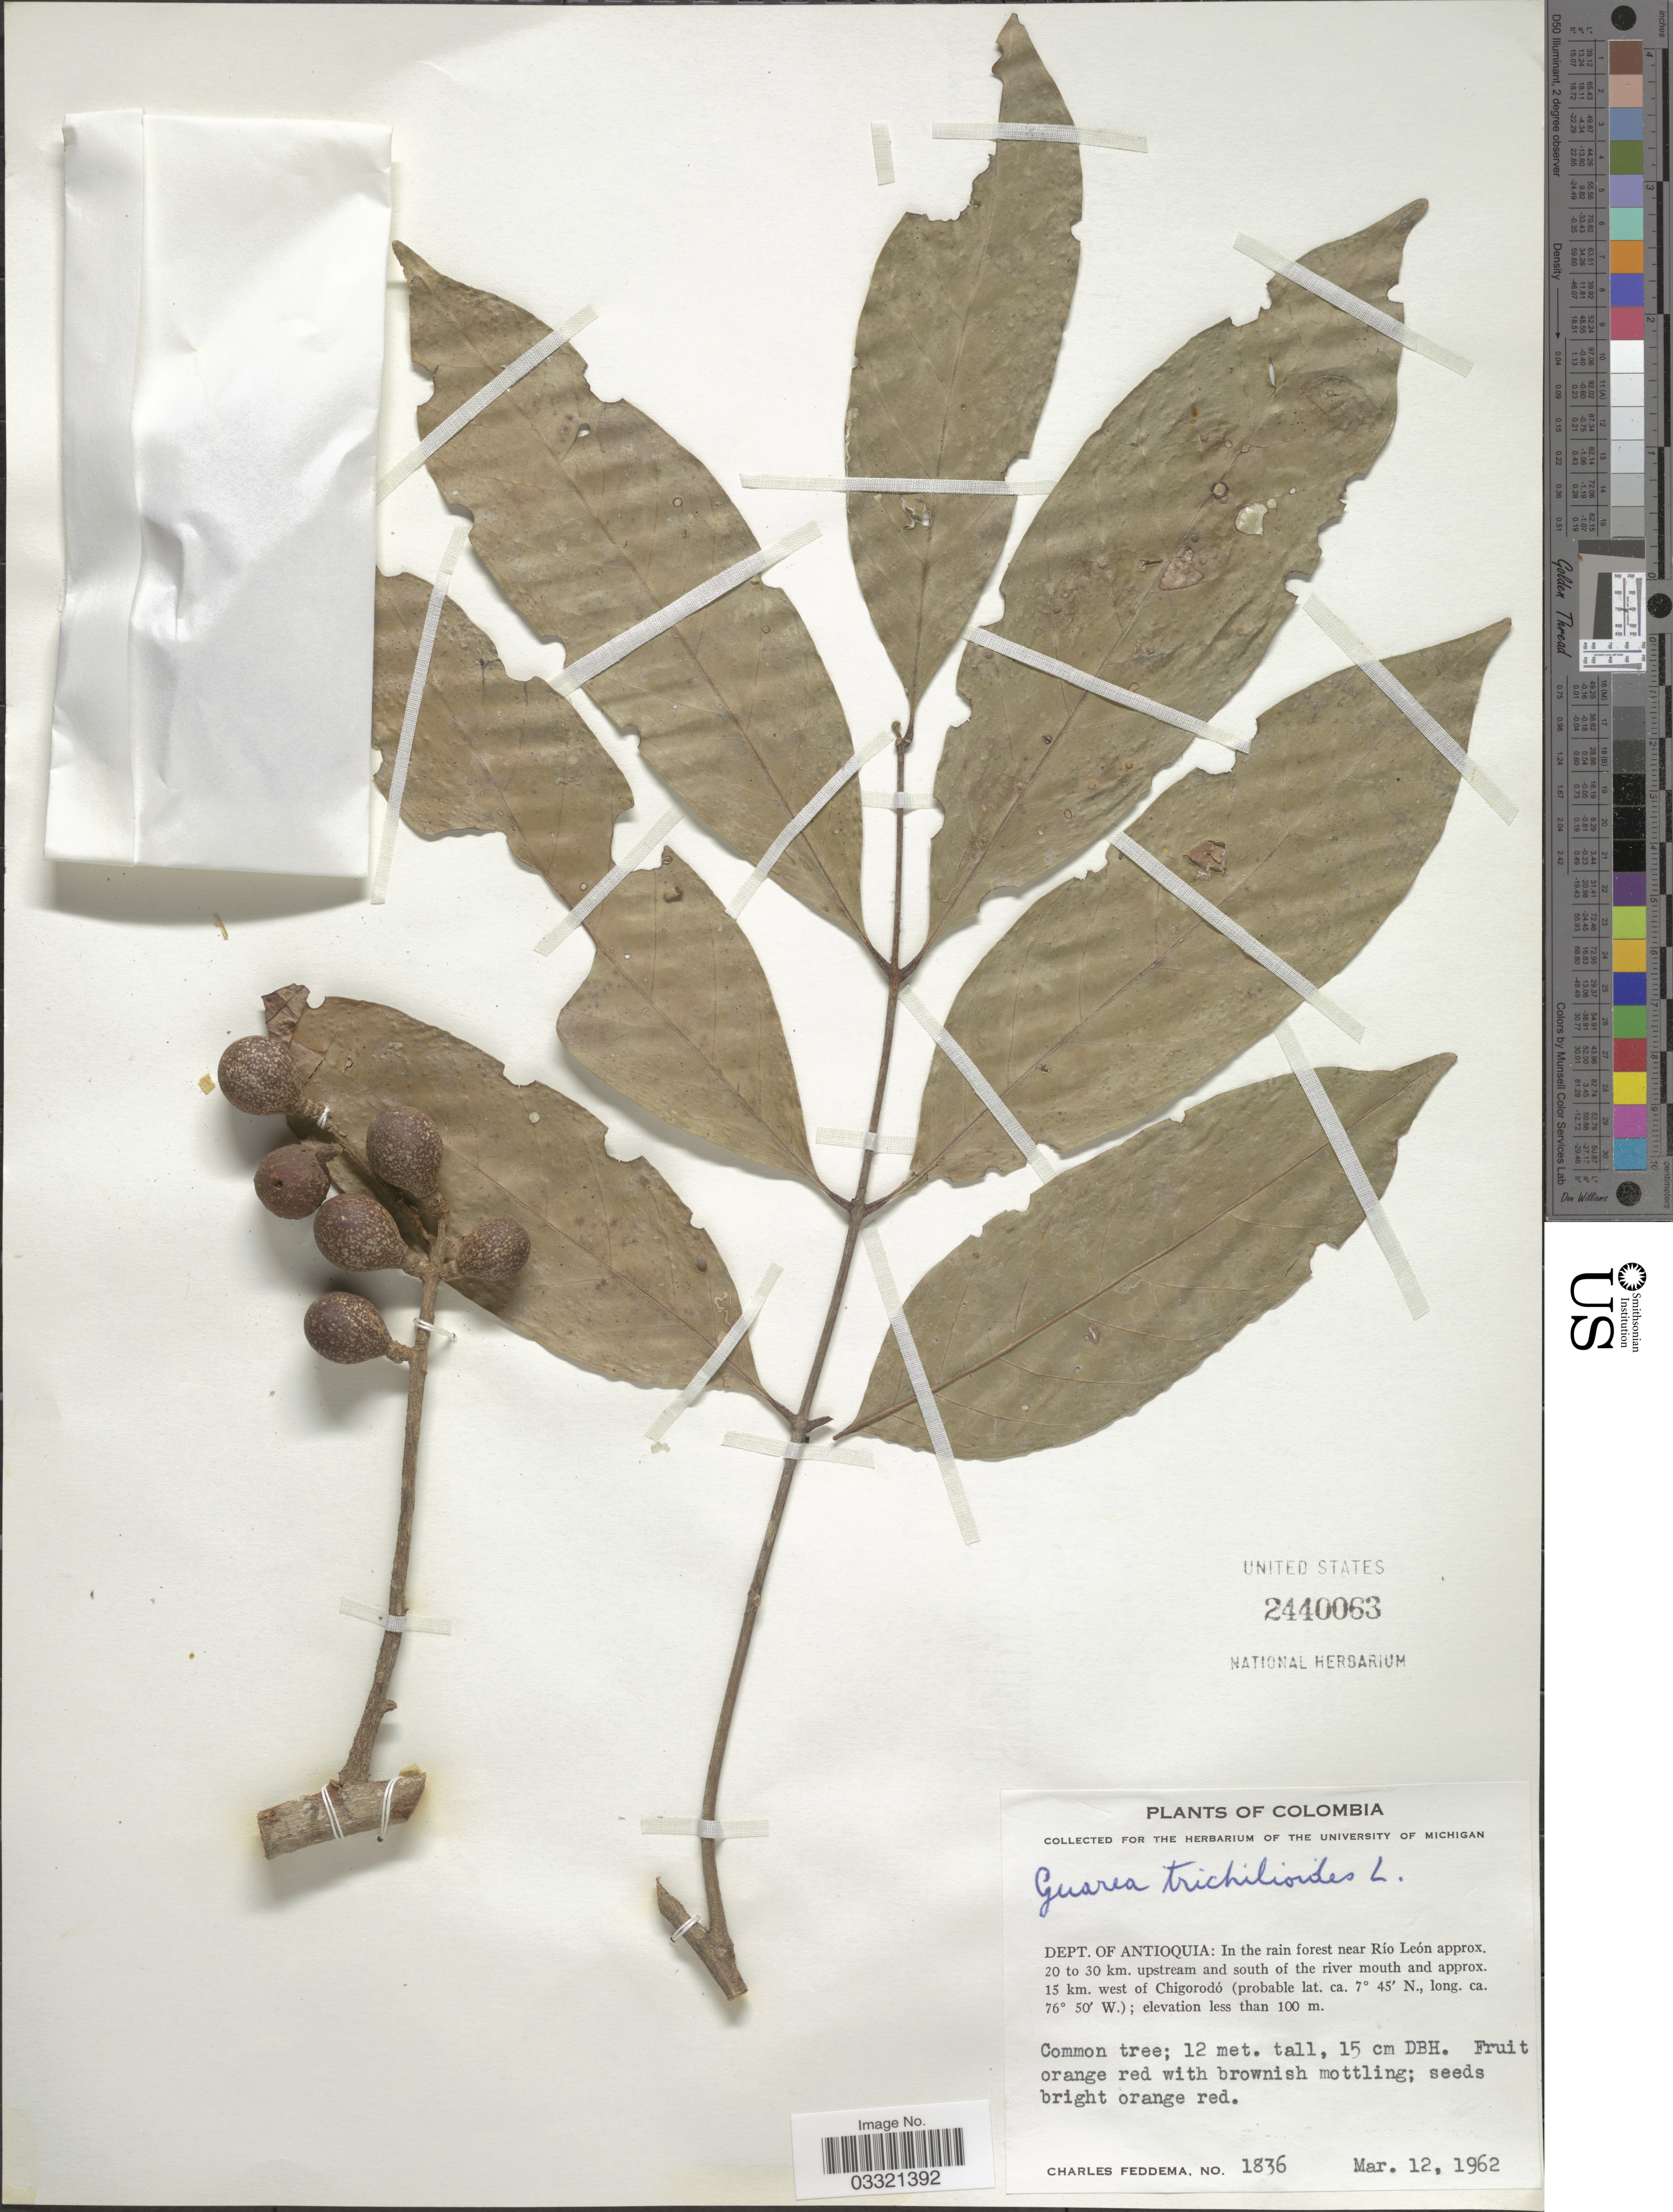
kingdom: Plantae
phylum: Tracheophyta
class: Magnoliopsida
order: Sapindales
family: Meliaceae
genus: Guarea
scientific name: Guarea guidonia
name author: (L.) Sleumer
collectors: C. Feddema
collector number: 1836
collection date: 1962-03-12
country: Colombia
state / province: Antioquia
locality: Dept. of Antioquia: In the rain forest near Río León approx. 20 to 30 km. upstream and south of the river mouth and approx. 15 km. west of Chigorodó.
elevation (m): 100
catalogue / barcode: US 2440063